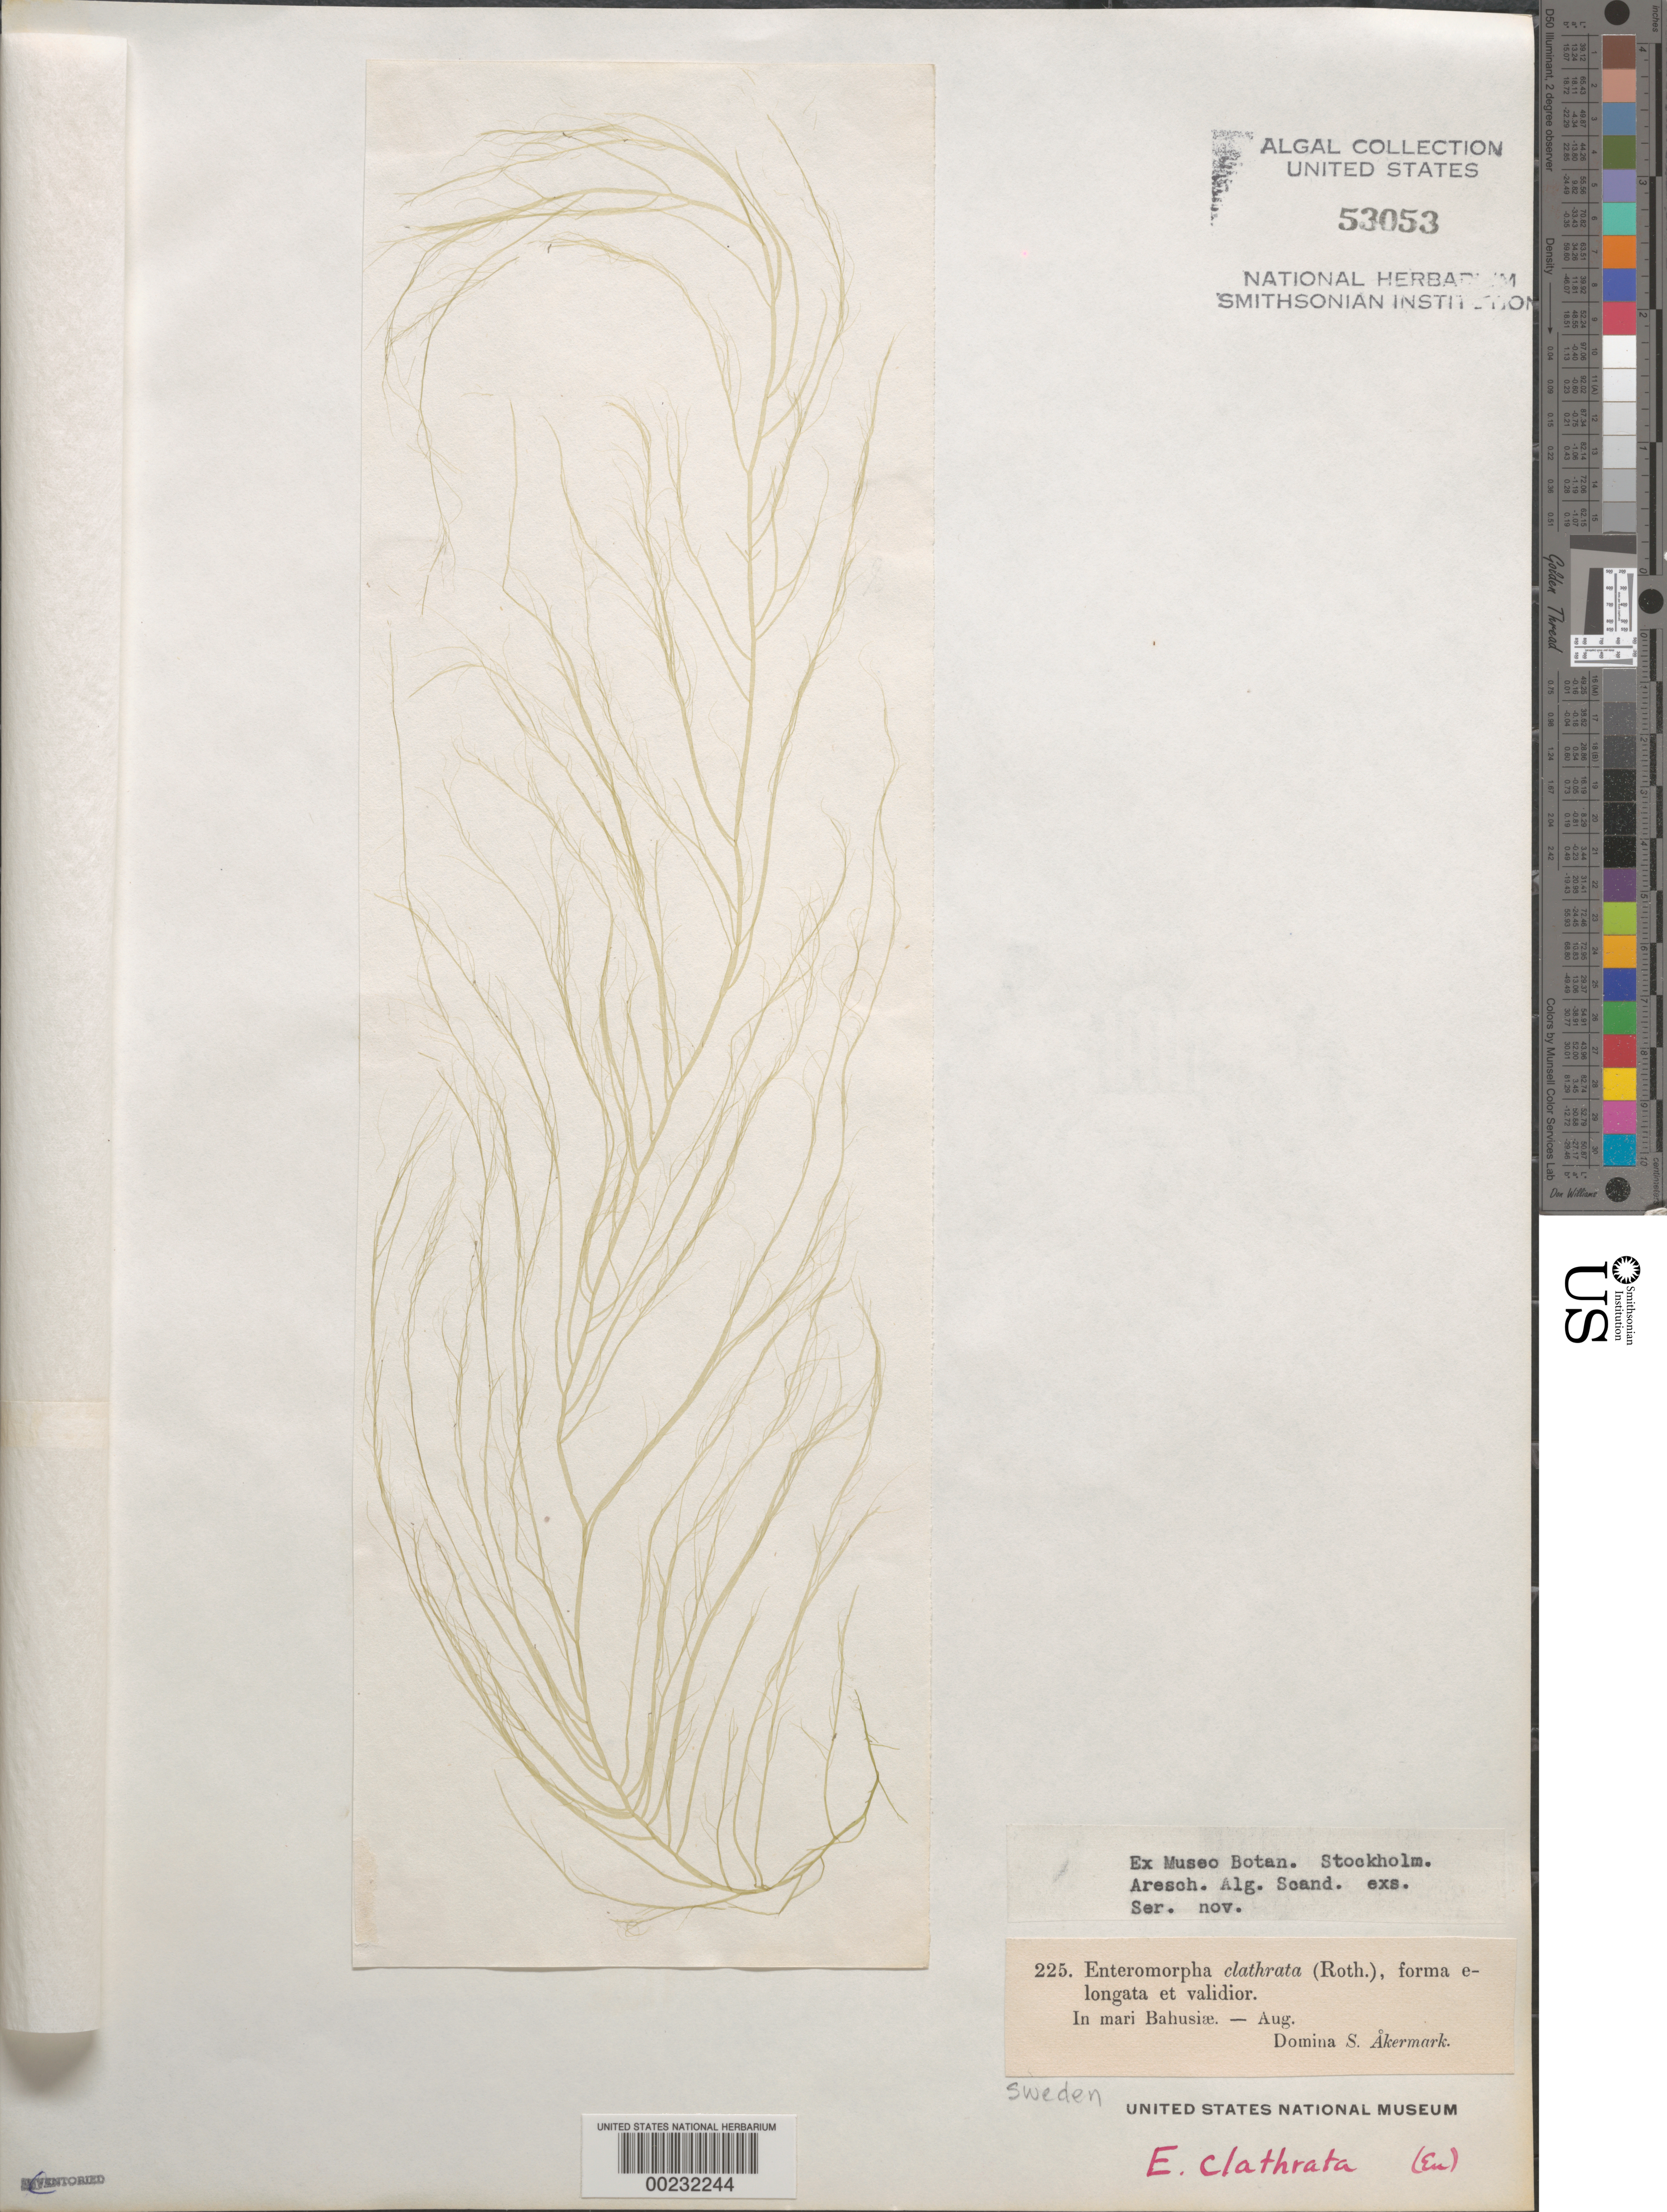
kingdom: Plantae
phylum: Chlorophyta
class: Ulvophyceae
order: Bryopsidales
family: Caulerpaceae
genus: Caulerpa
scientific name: Caulerpa chemnitzia var. vanbossae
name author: (Setch. & N.L. Gardner) Fern.-Garcia & Riosm.-Rod.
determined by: Algae name updating Project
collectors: S. Akermark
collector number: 225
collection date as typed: Aug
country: Sweden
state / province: Västra Götaland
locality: Bohus Bay (mari bahusiae)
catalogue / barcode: US 53053